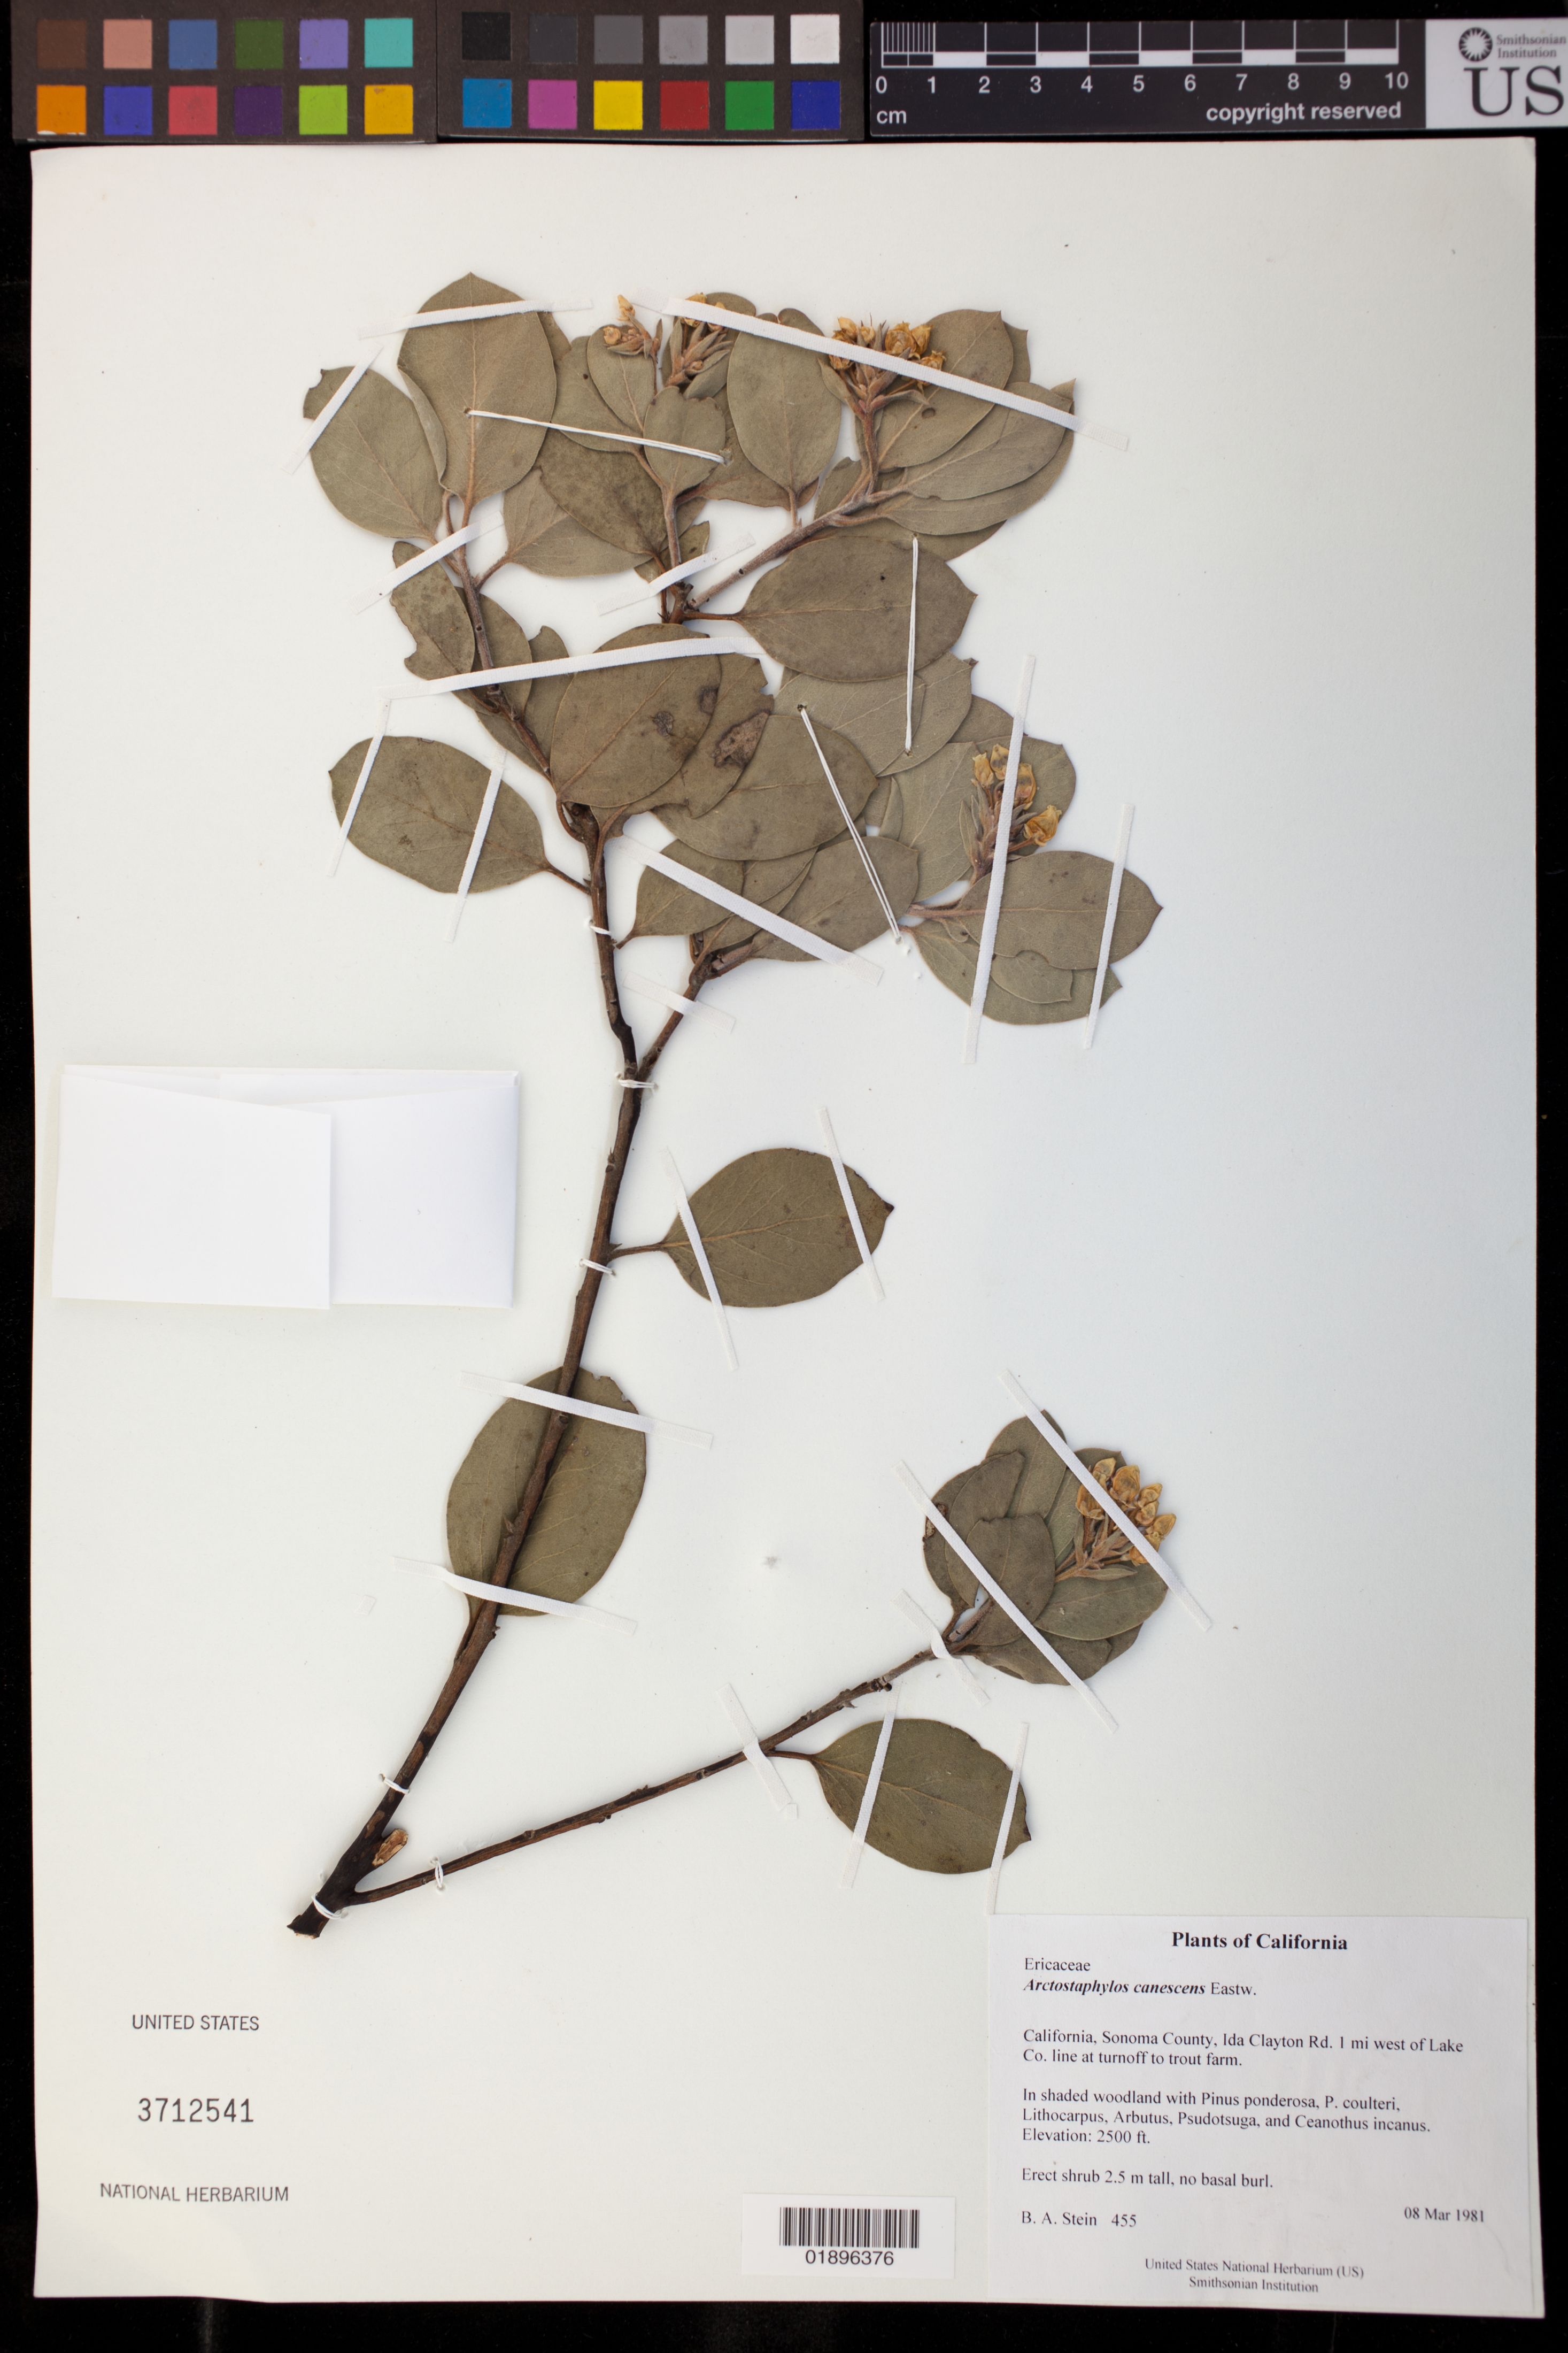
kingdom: Plantae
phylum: Tracheophyta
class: Magnoliopsida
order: Ericales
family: Ericaceae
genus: Arctostaphylos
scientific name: Arctostaphylos canescens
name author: Eastw.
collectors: B. A. Stein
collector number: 455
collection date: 1981-03-08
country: United States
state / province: California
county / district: Sonoma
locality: Ida Clayton Rd. 1 mi west of Lake Co. line at turnoff to trout farm.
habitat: Shaded woodland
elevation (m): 762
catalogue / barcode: US 3712541